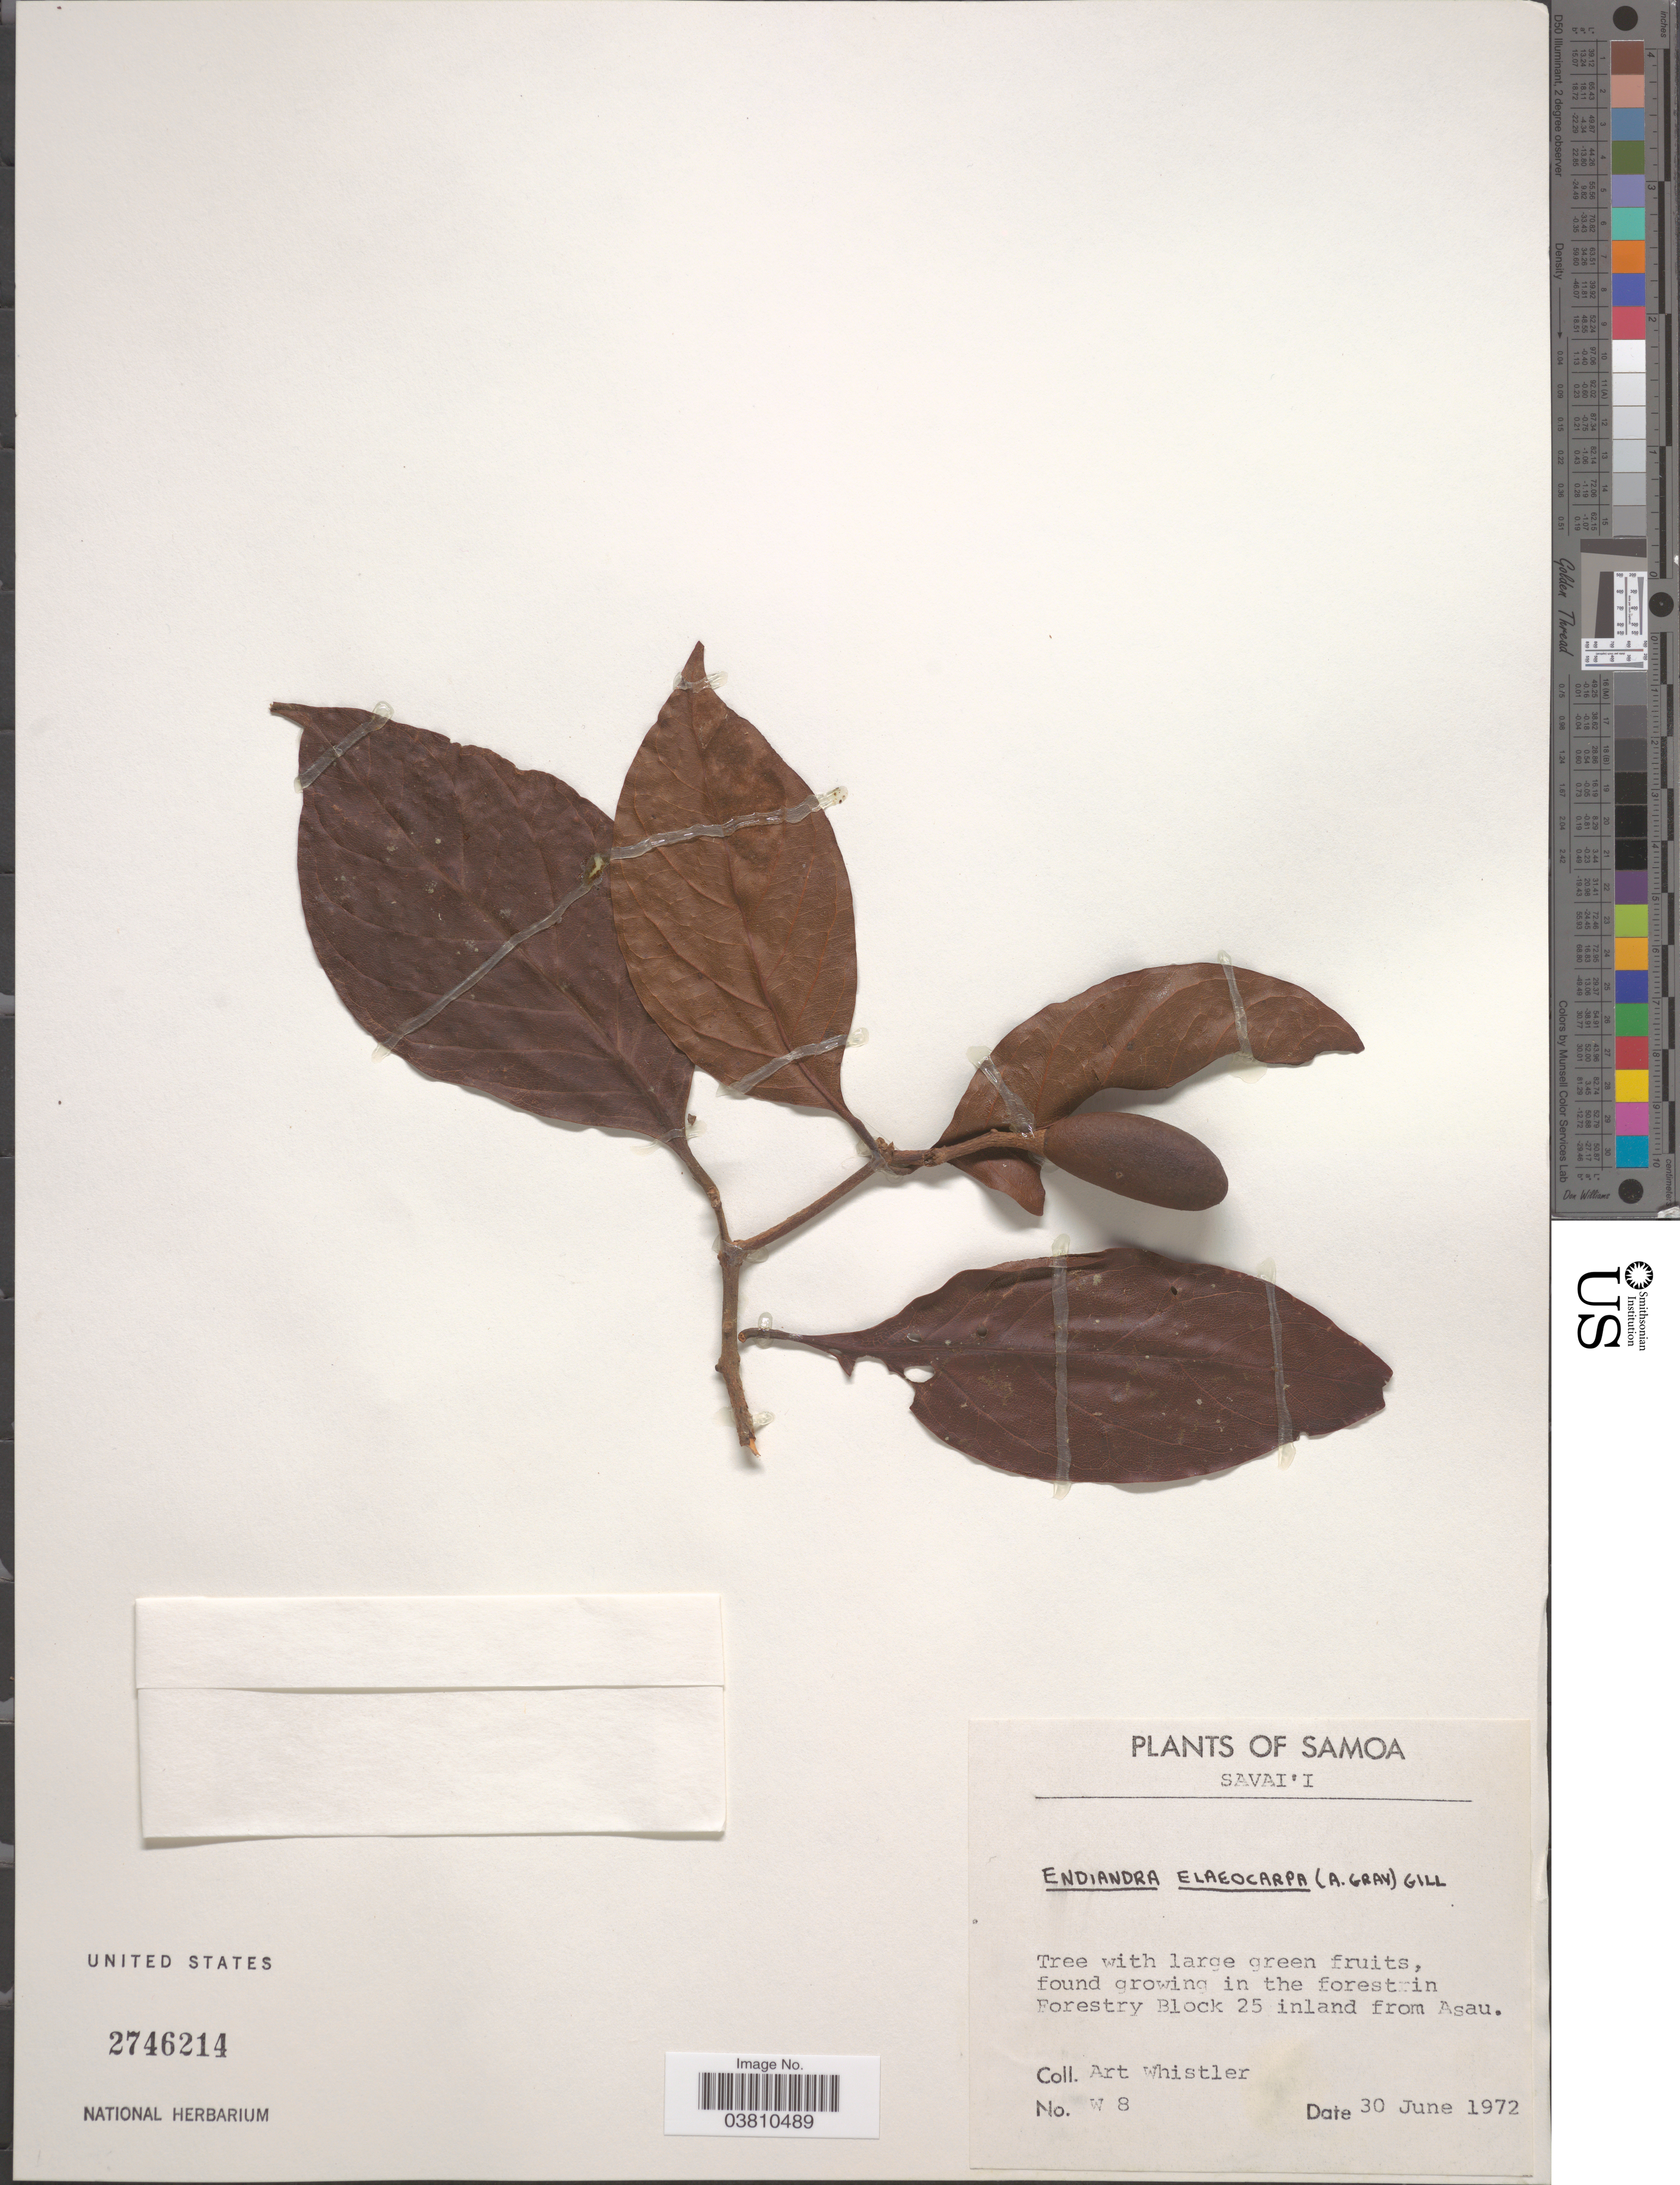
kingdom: Plantae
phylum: Tracheophyta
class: Magnoliopsida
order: Laurales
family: Lauraceae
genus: Endiandra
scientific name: Endiandra elaeocarpa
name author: Gillespie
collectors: A. Whistler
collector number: W8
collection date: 1972-06-30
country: Samoa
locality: Samoa. Savai'i. In the foret in Forestry Block 25 inland from Asau.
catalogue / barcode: US 2746214